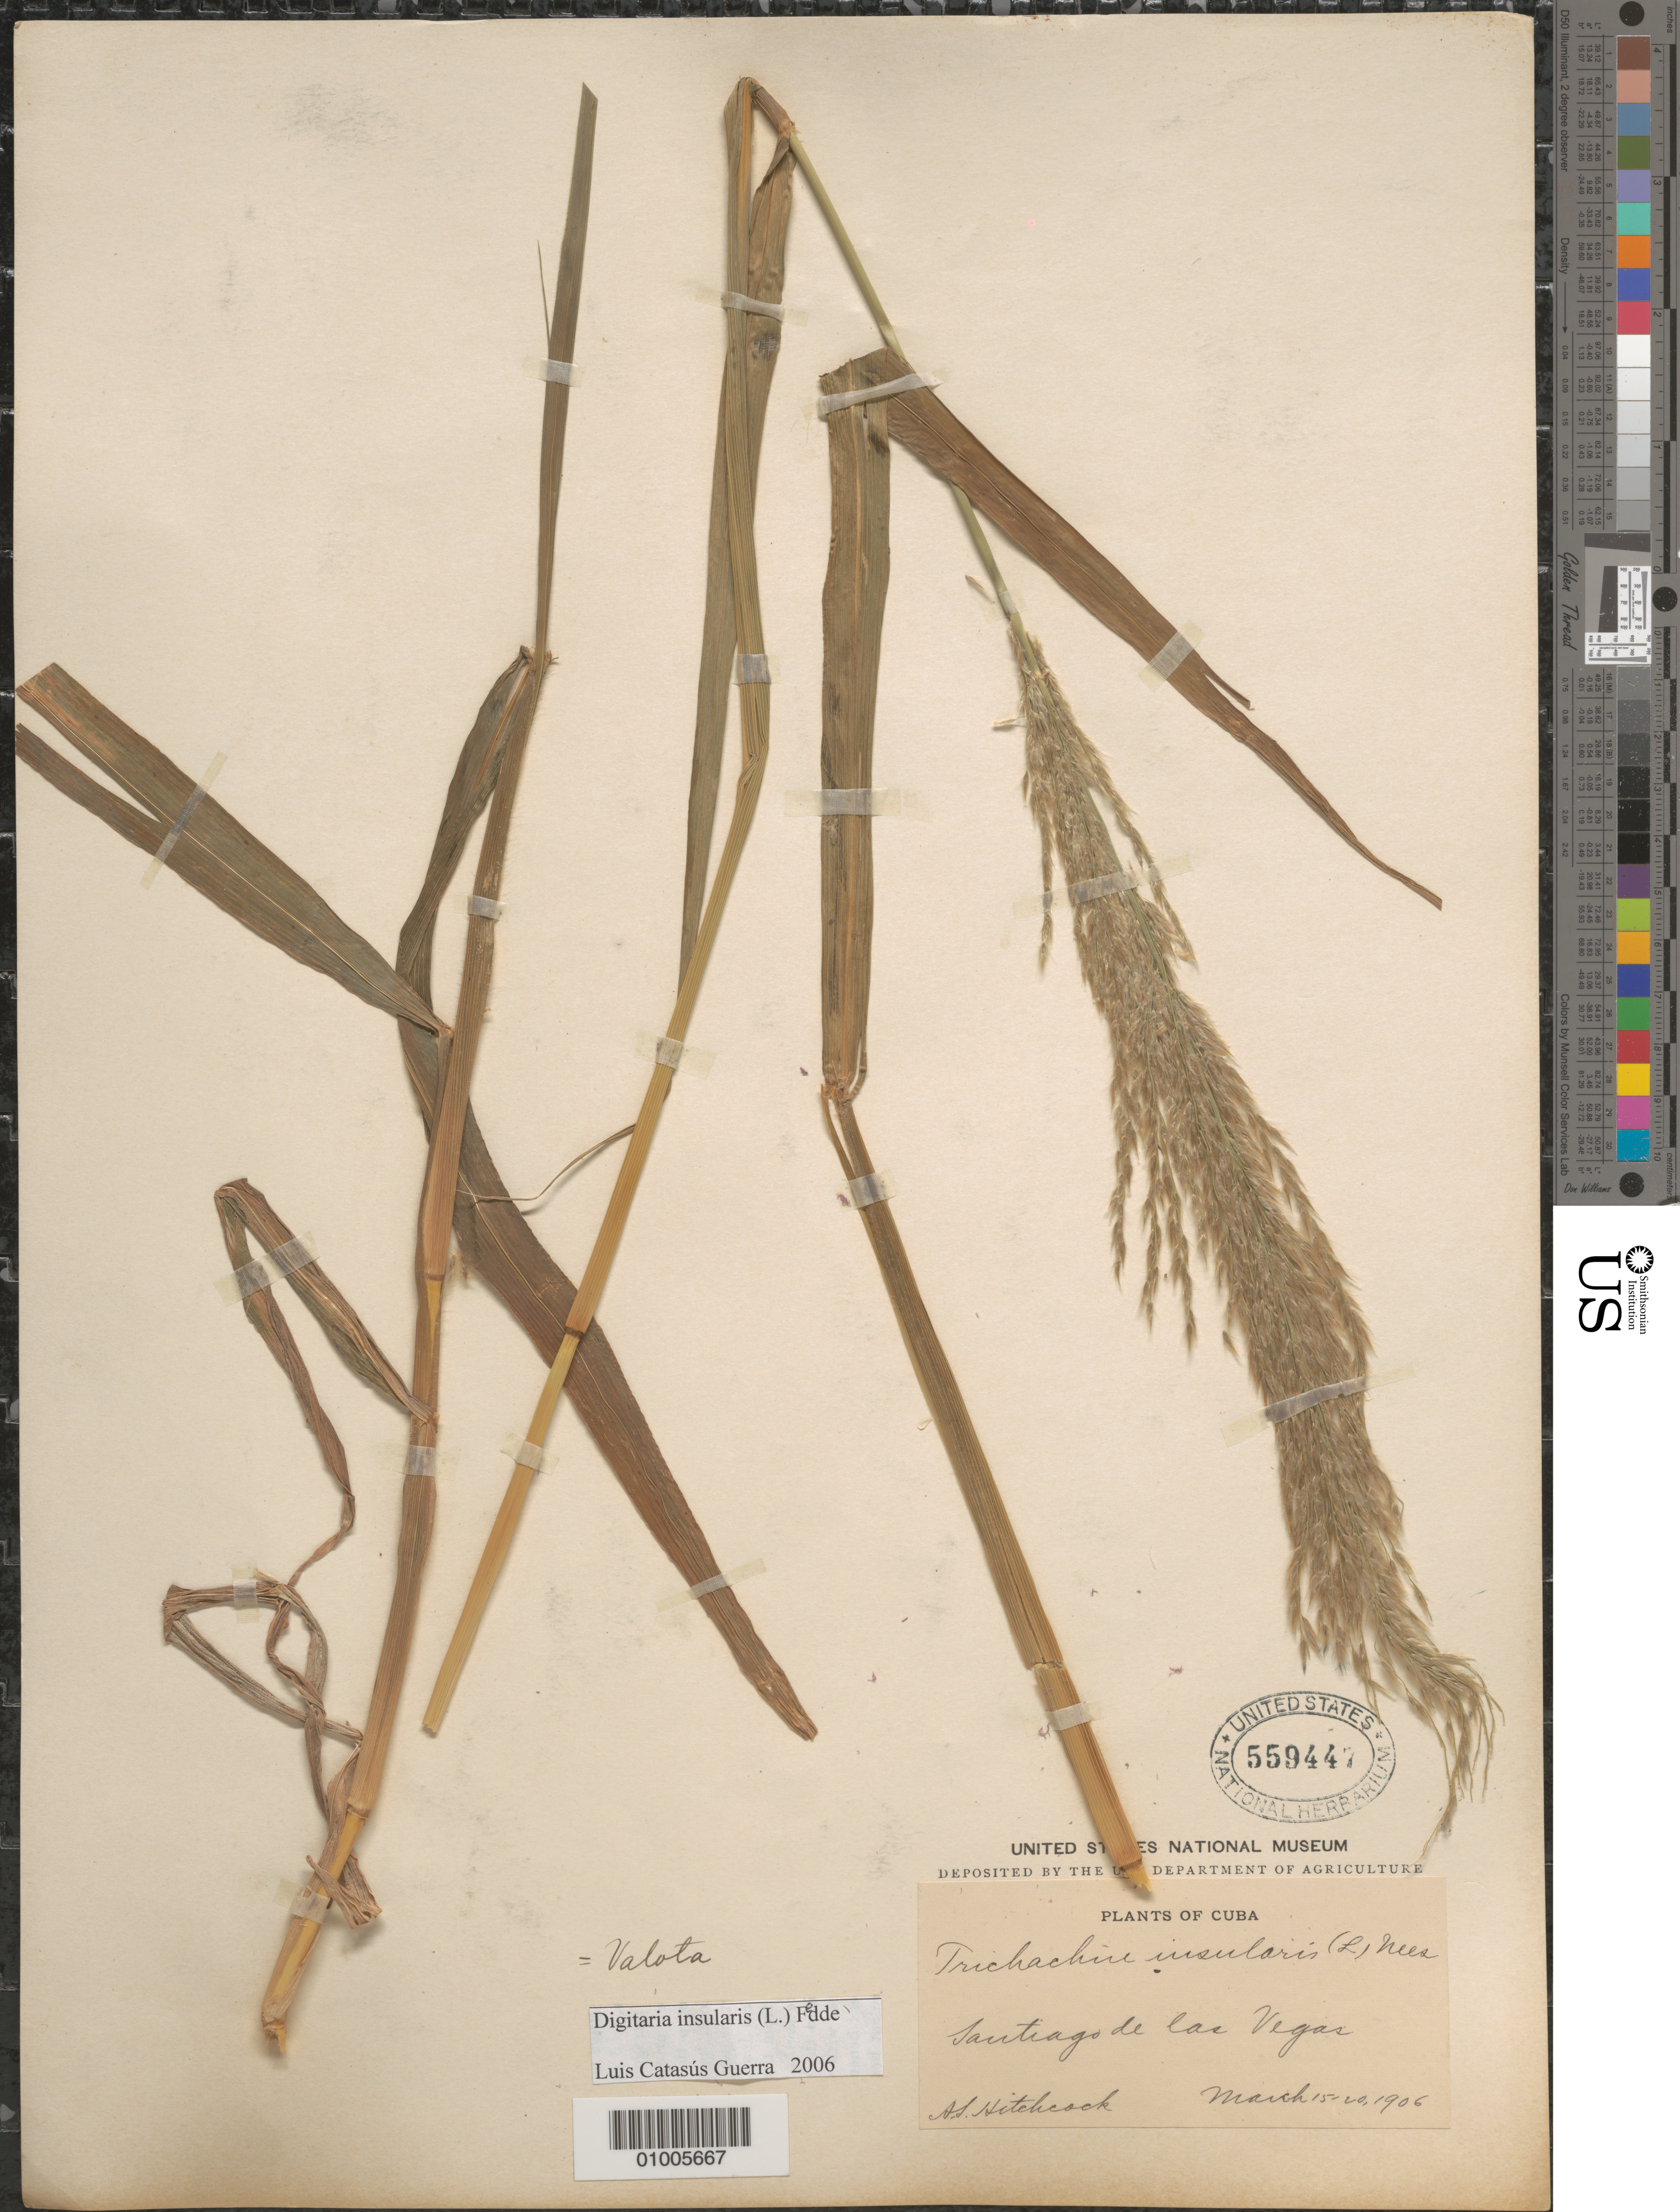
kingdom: Plantae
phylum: Tracheophyta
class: Liliopsida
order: Poales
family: Poaceae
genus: Digitaria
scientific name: Digitaria insularis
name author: (L.) Mez ex Ekman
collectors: A. S. Hitchcock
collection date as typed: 15 Mar 1906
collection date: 1906-03-15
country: Cuba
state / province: La Habana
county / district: Municipio Boyeros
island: Cuba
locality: Santiago de las Vegas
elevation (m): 97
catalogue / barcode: US 559447